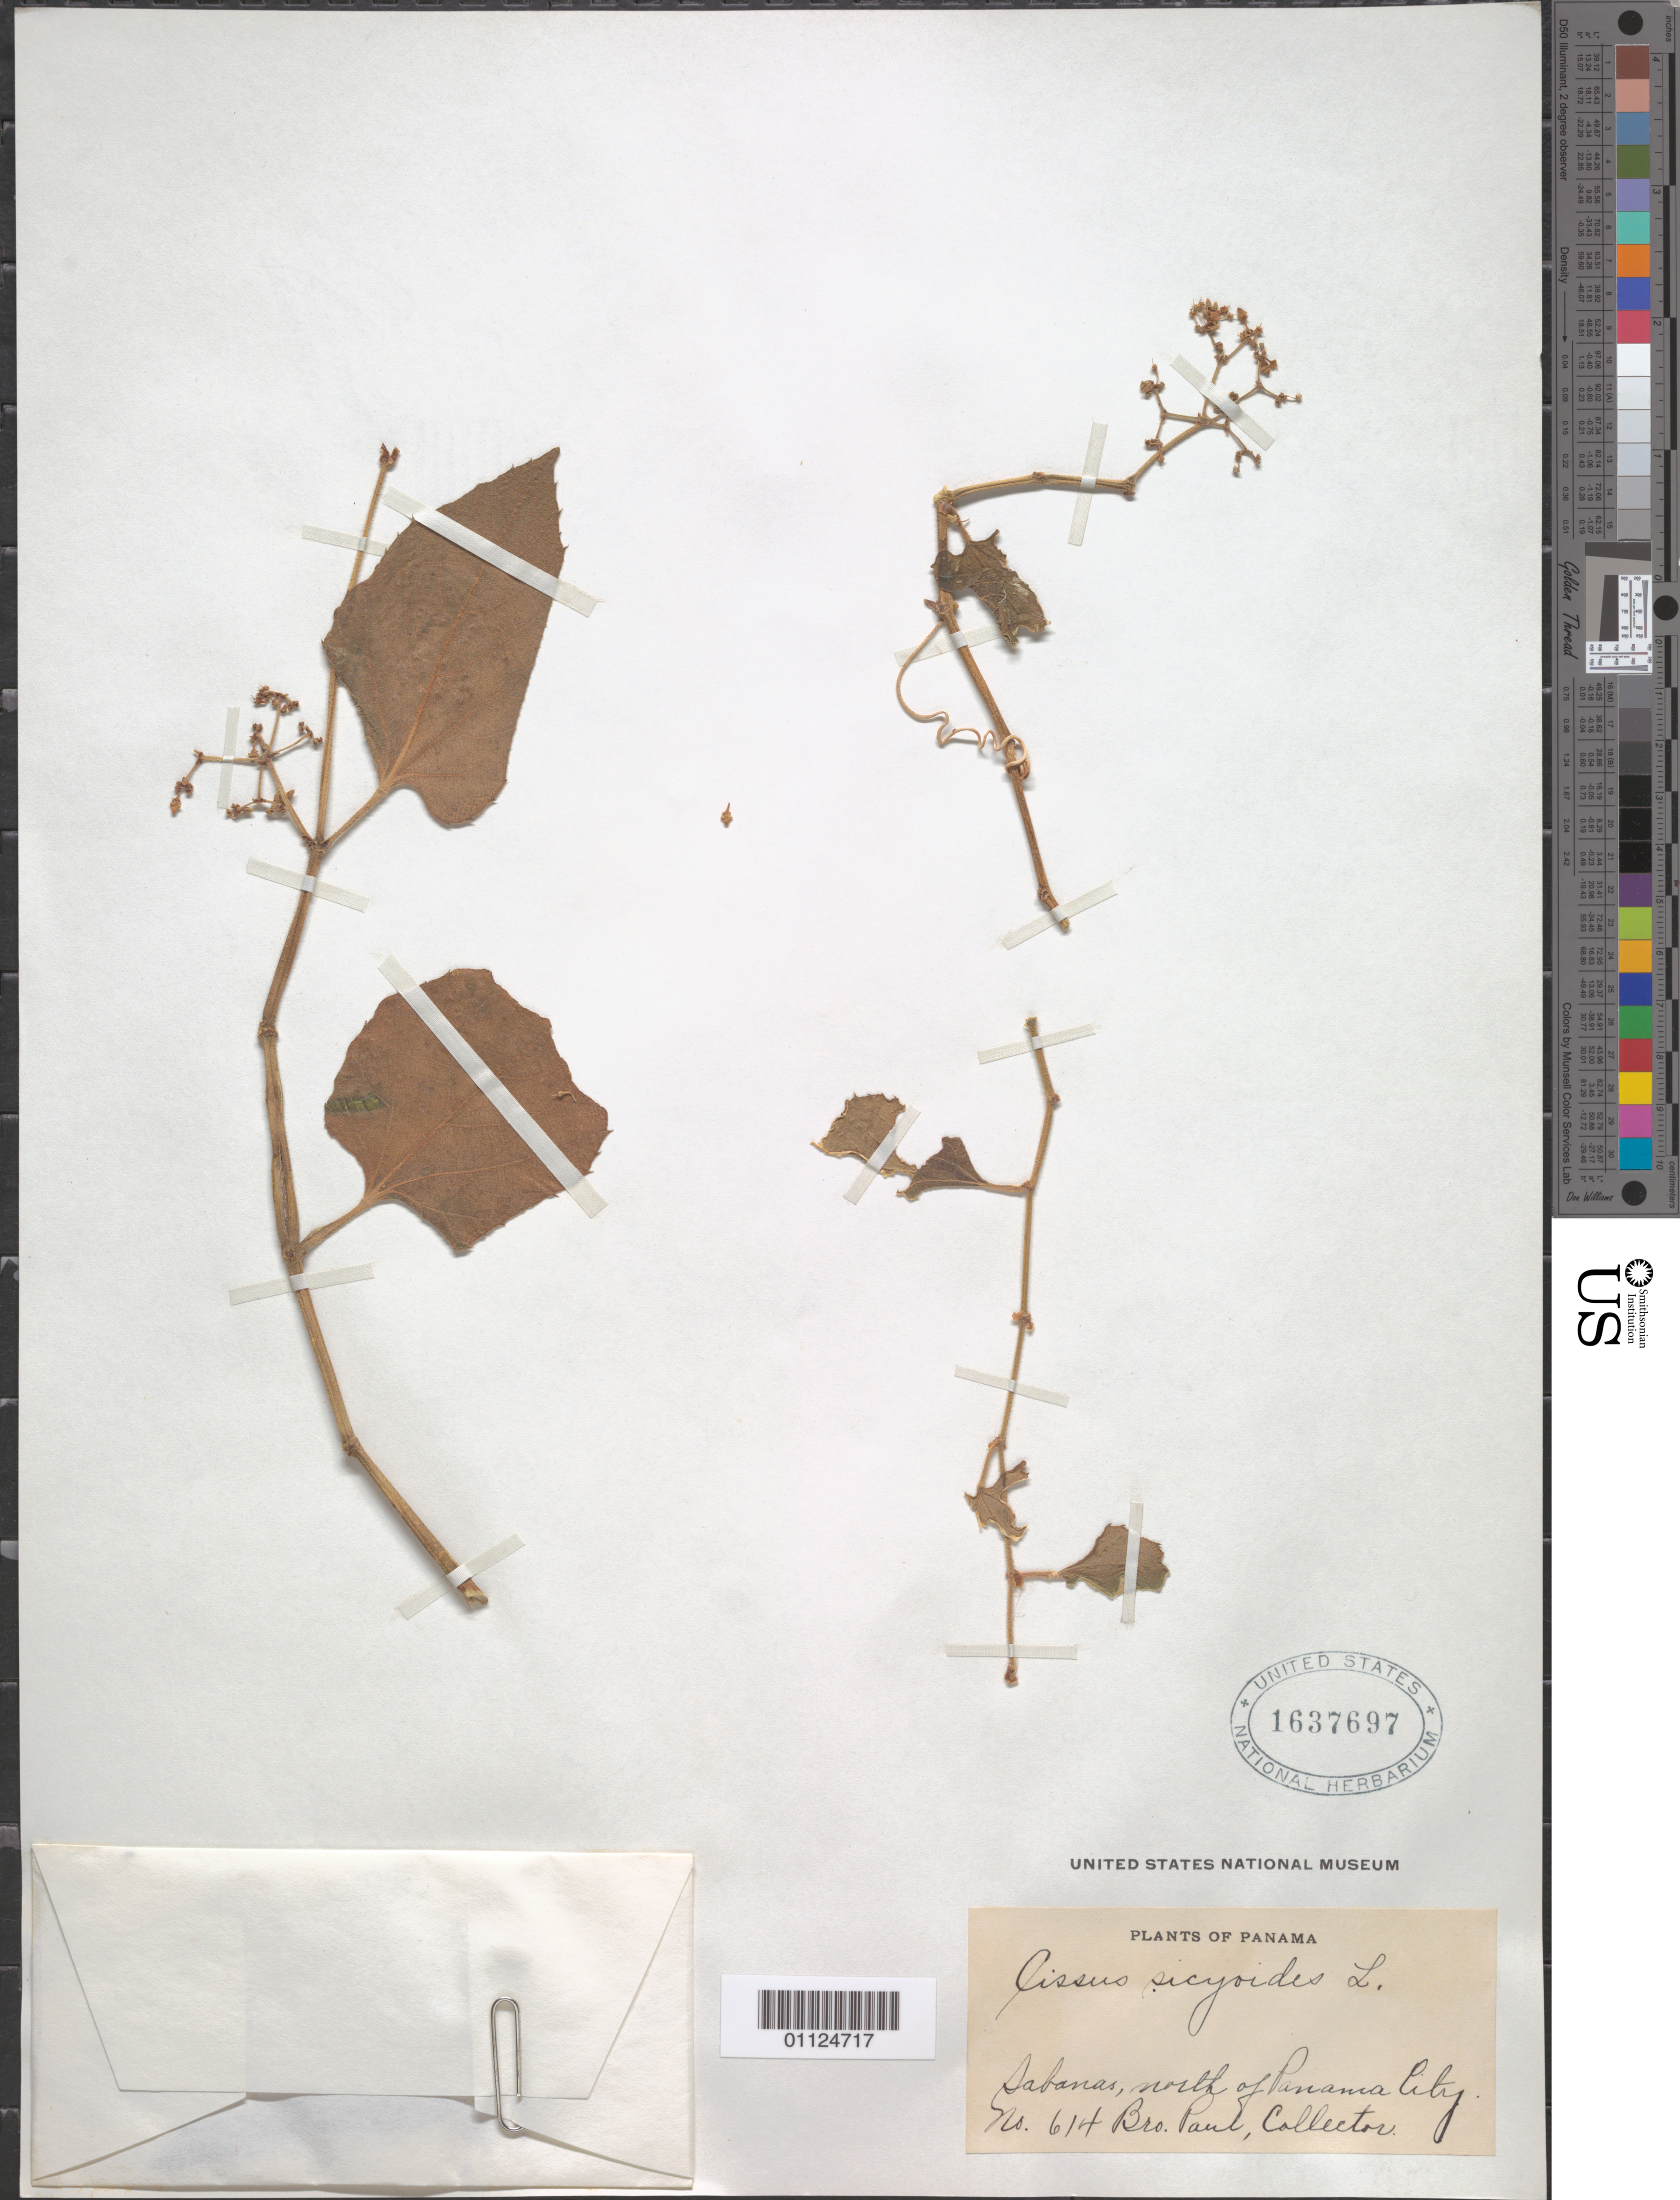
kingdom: Plantae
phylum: Tracheophyta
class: Magnoliopsida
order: Vitales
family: Vitaceae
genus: Cissus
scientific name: Cissus verticillata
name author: (L.) Nicolson & C.E. Jarvis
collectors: B. Paul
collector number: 614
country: Panama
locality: Sabanas, N of Panama City.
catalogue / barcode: US 1637697